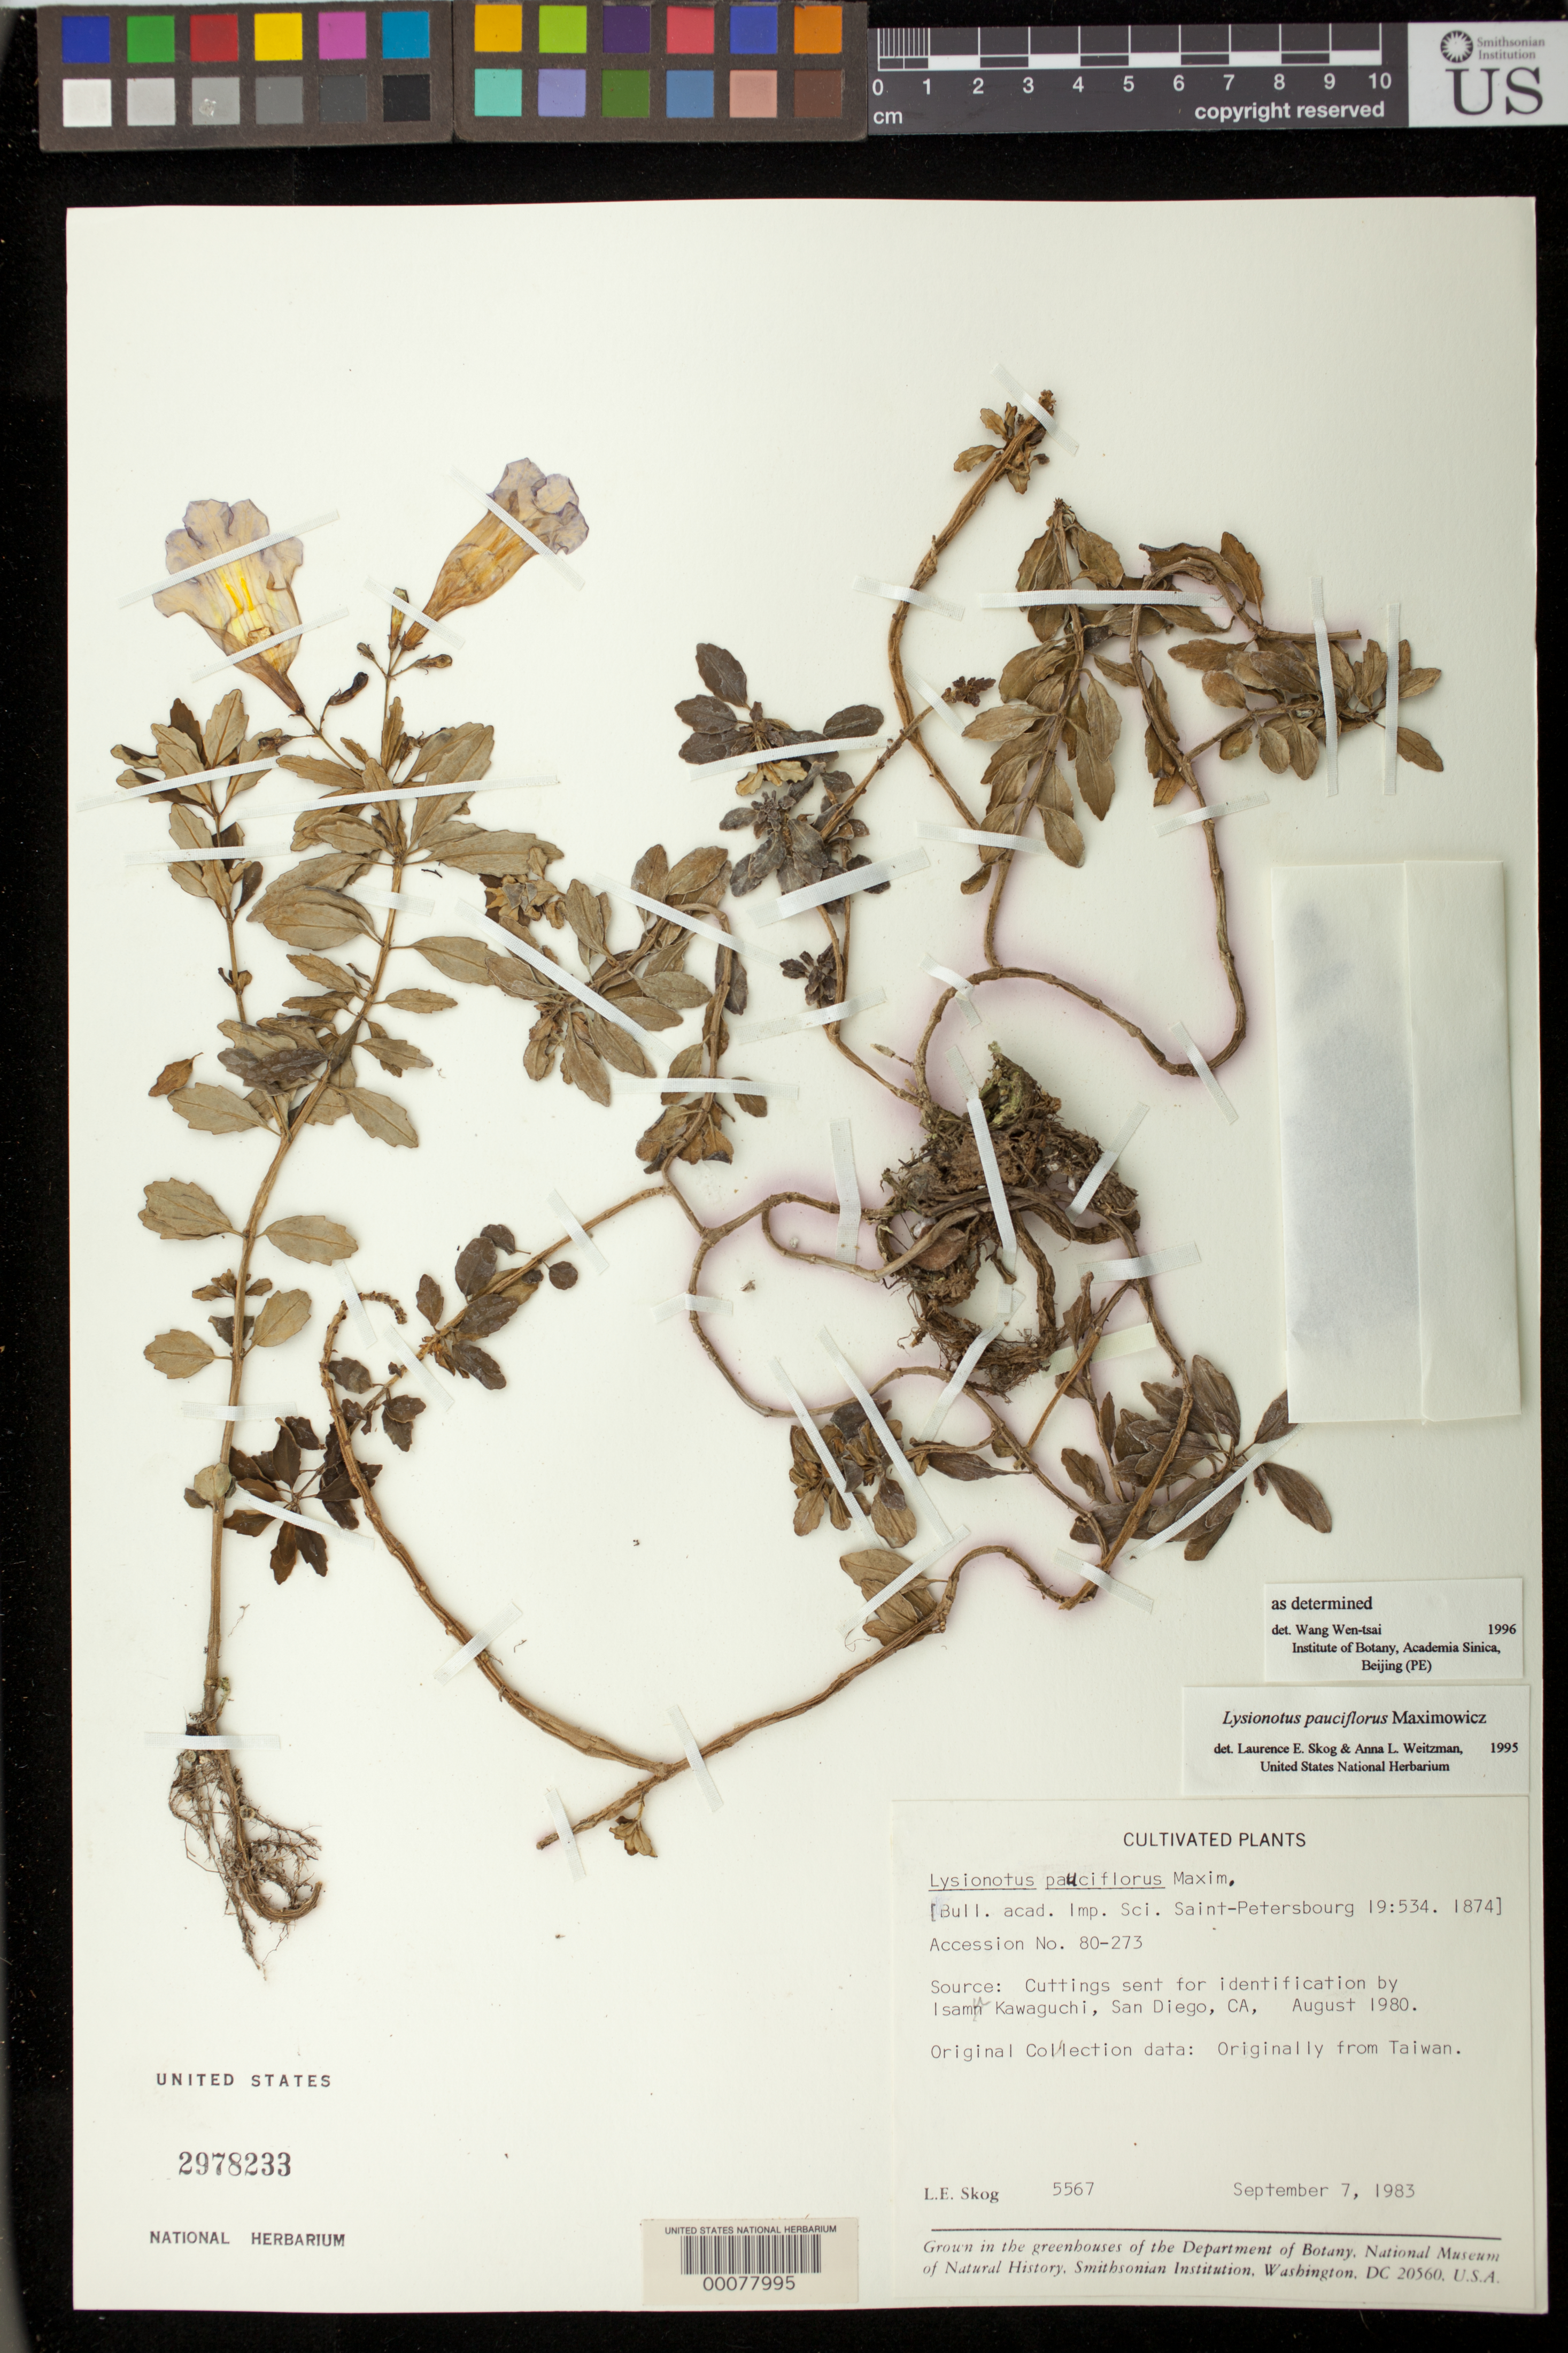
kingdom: Plantae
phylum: Tracheophyta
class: Magnoliopsida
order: Lamiales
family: Gesneriaceae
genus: Lysionotus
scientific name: Lysionotus pauciflorus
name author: Maxim.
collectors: L. E. Skog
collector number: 5567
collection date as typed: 07 Sep 1983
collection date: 1983-09-07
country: Taiwan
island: Taiwan [Formosa]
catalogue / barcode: US 2978233